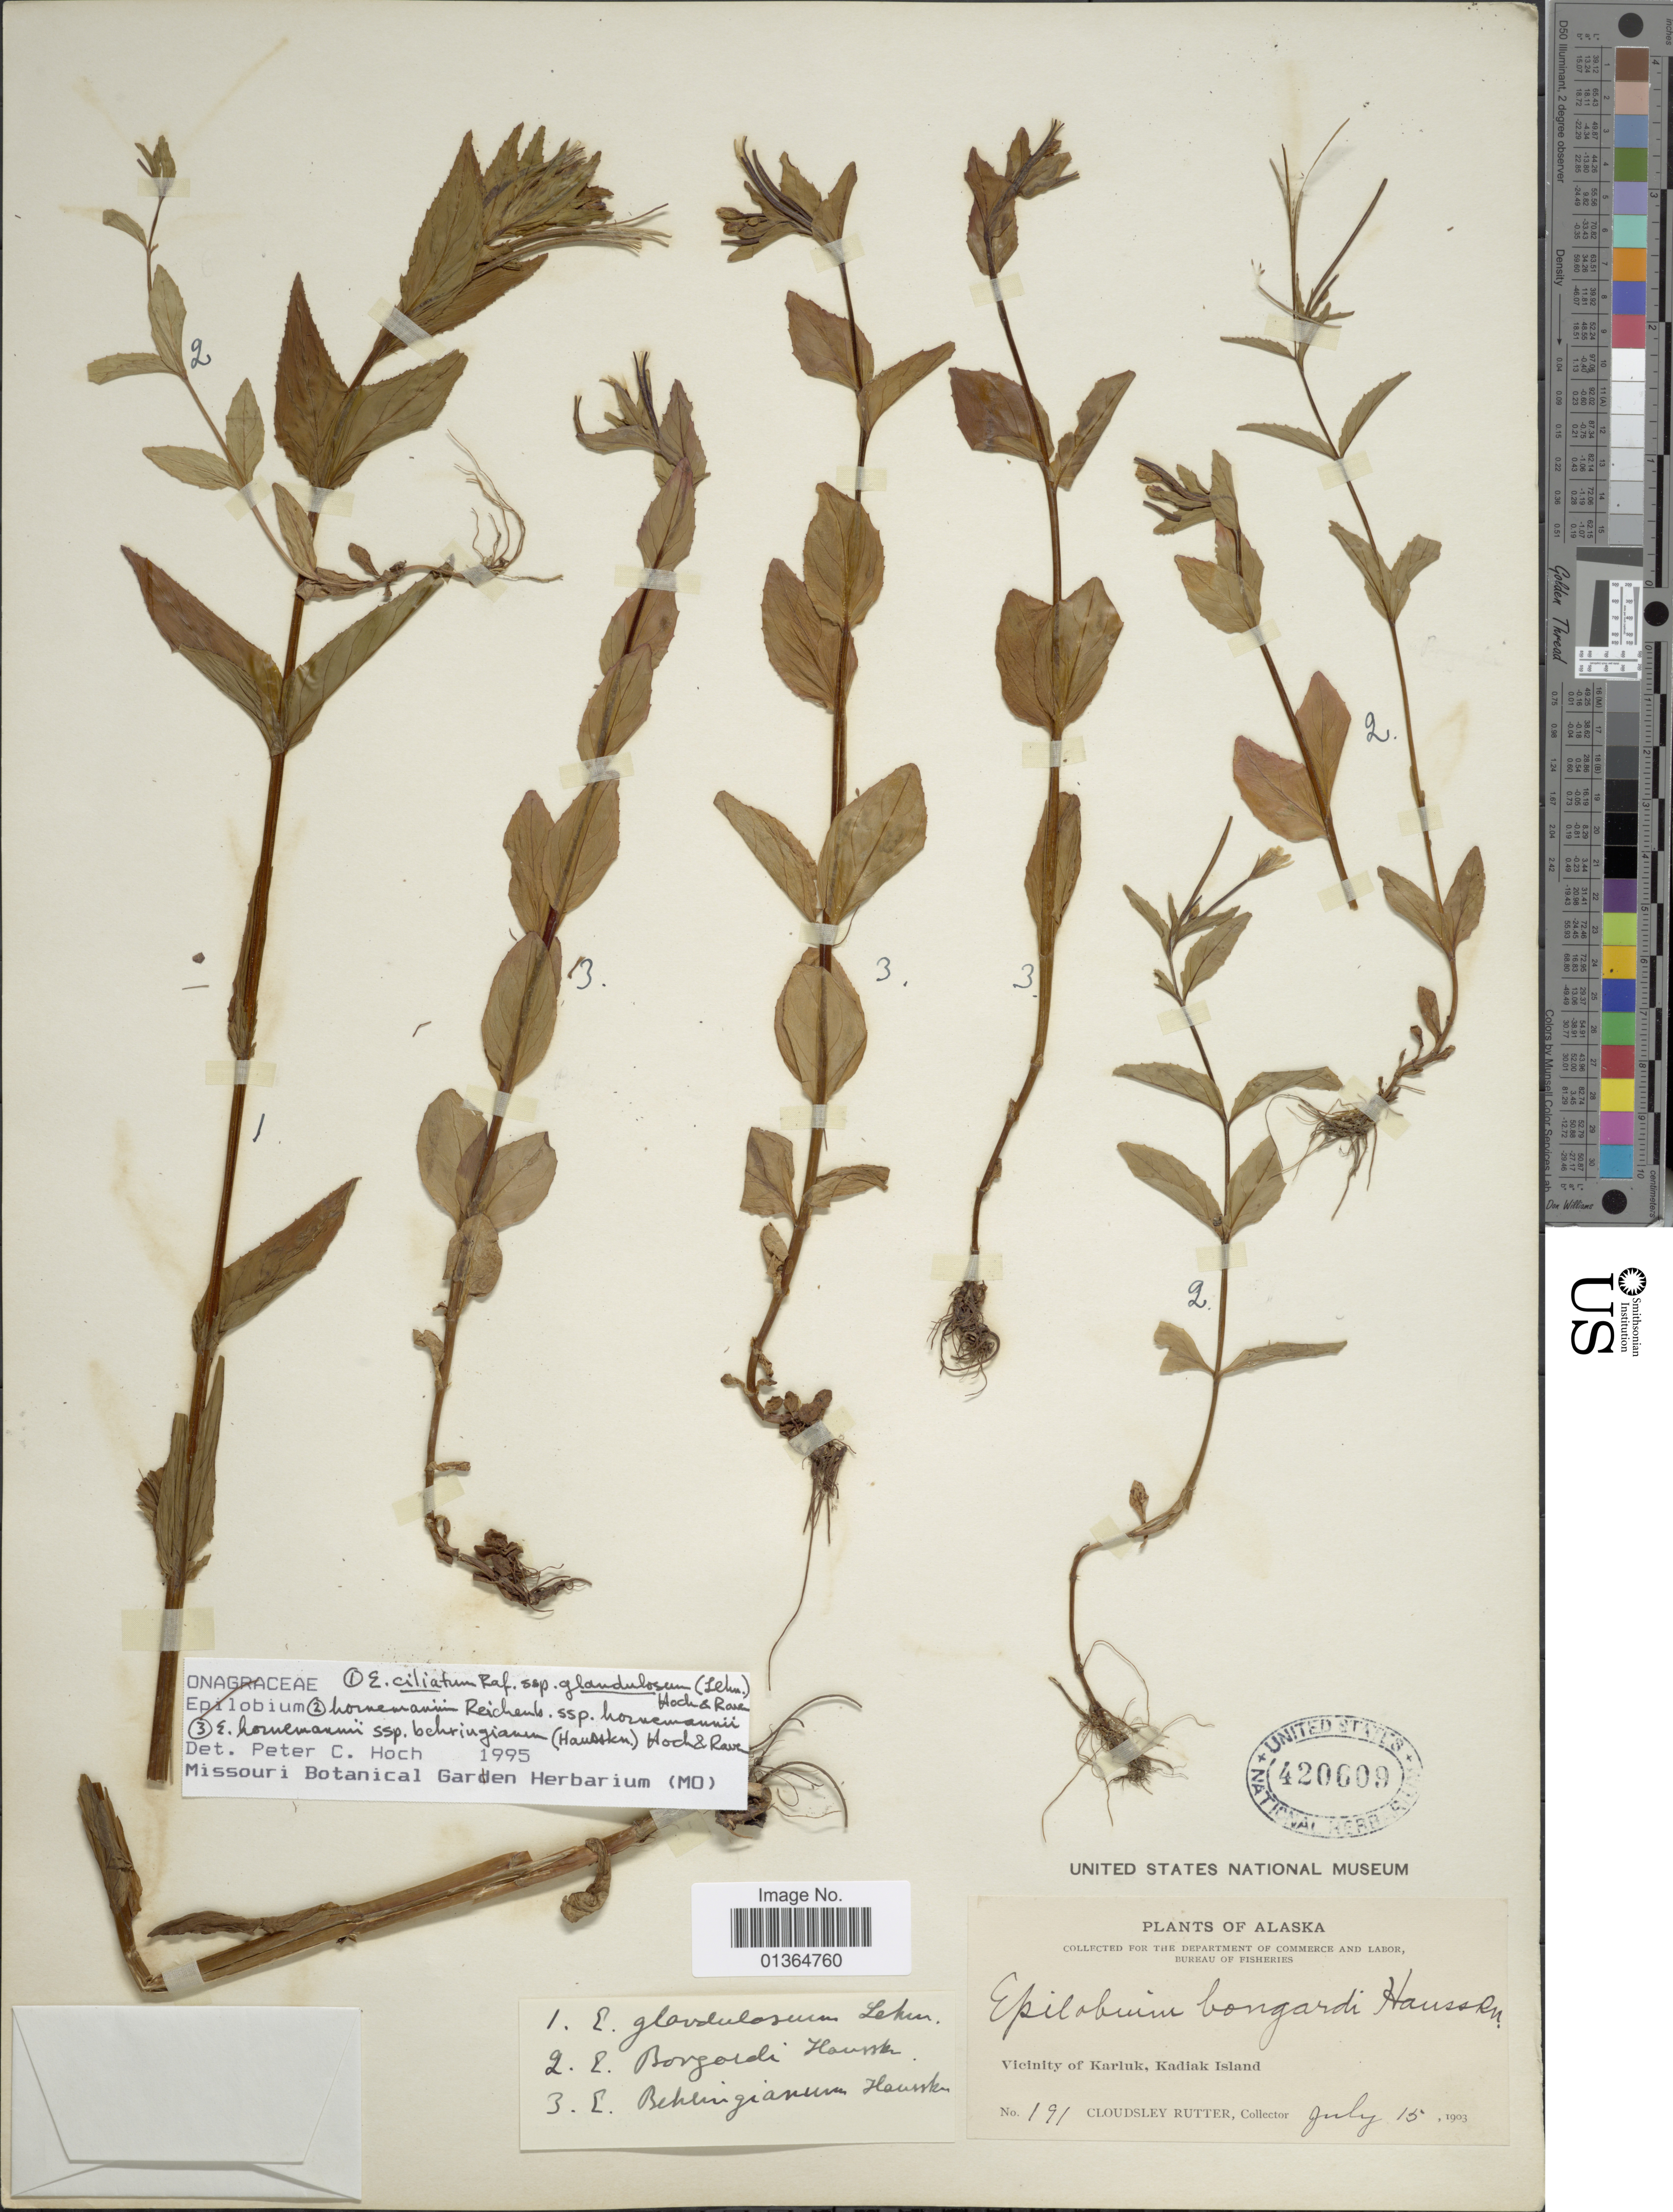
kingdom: Plantae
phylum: Tracheophyta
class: Magnoliopsida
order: Myrtales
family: Onagraceae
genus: Epilobium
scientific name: Epilobium hornemannii subsp. behringianum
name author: (Hausskn.) Hoch & P.H. Raven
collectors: C. Rutter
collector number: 191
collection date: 1903-07-15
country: United States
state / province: Alaska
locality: Vicinity of Karluk, Kadiak Island.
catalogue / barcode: US 420609